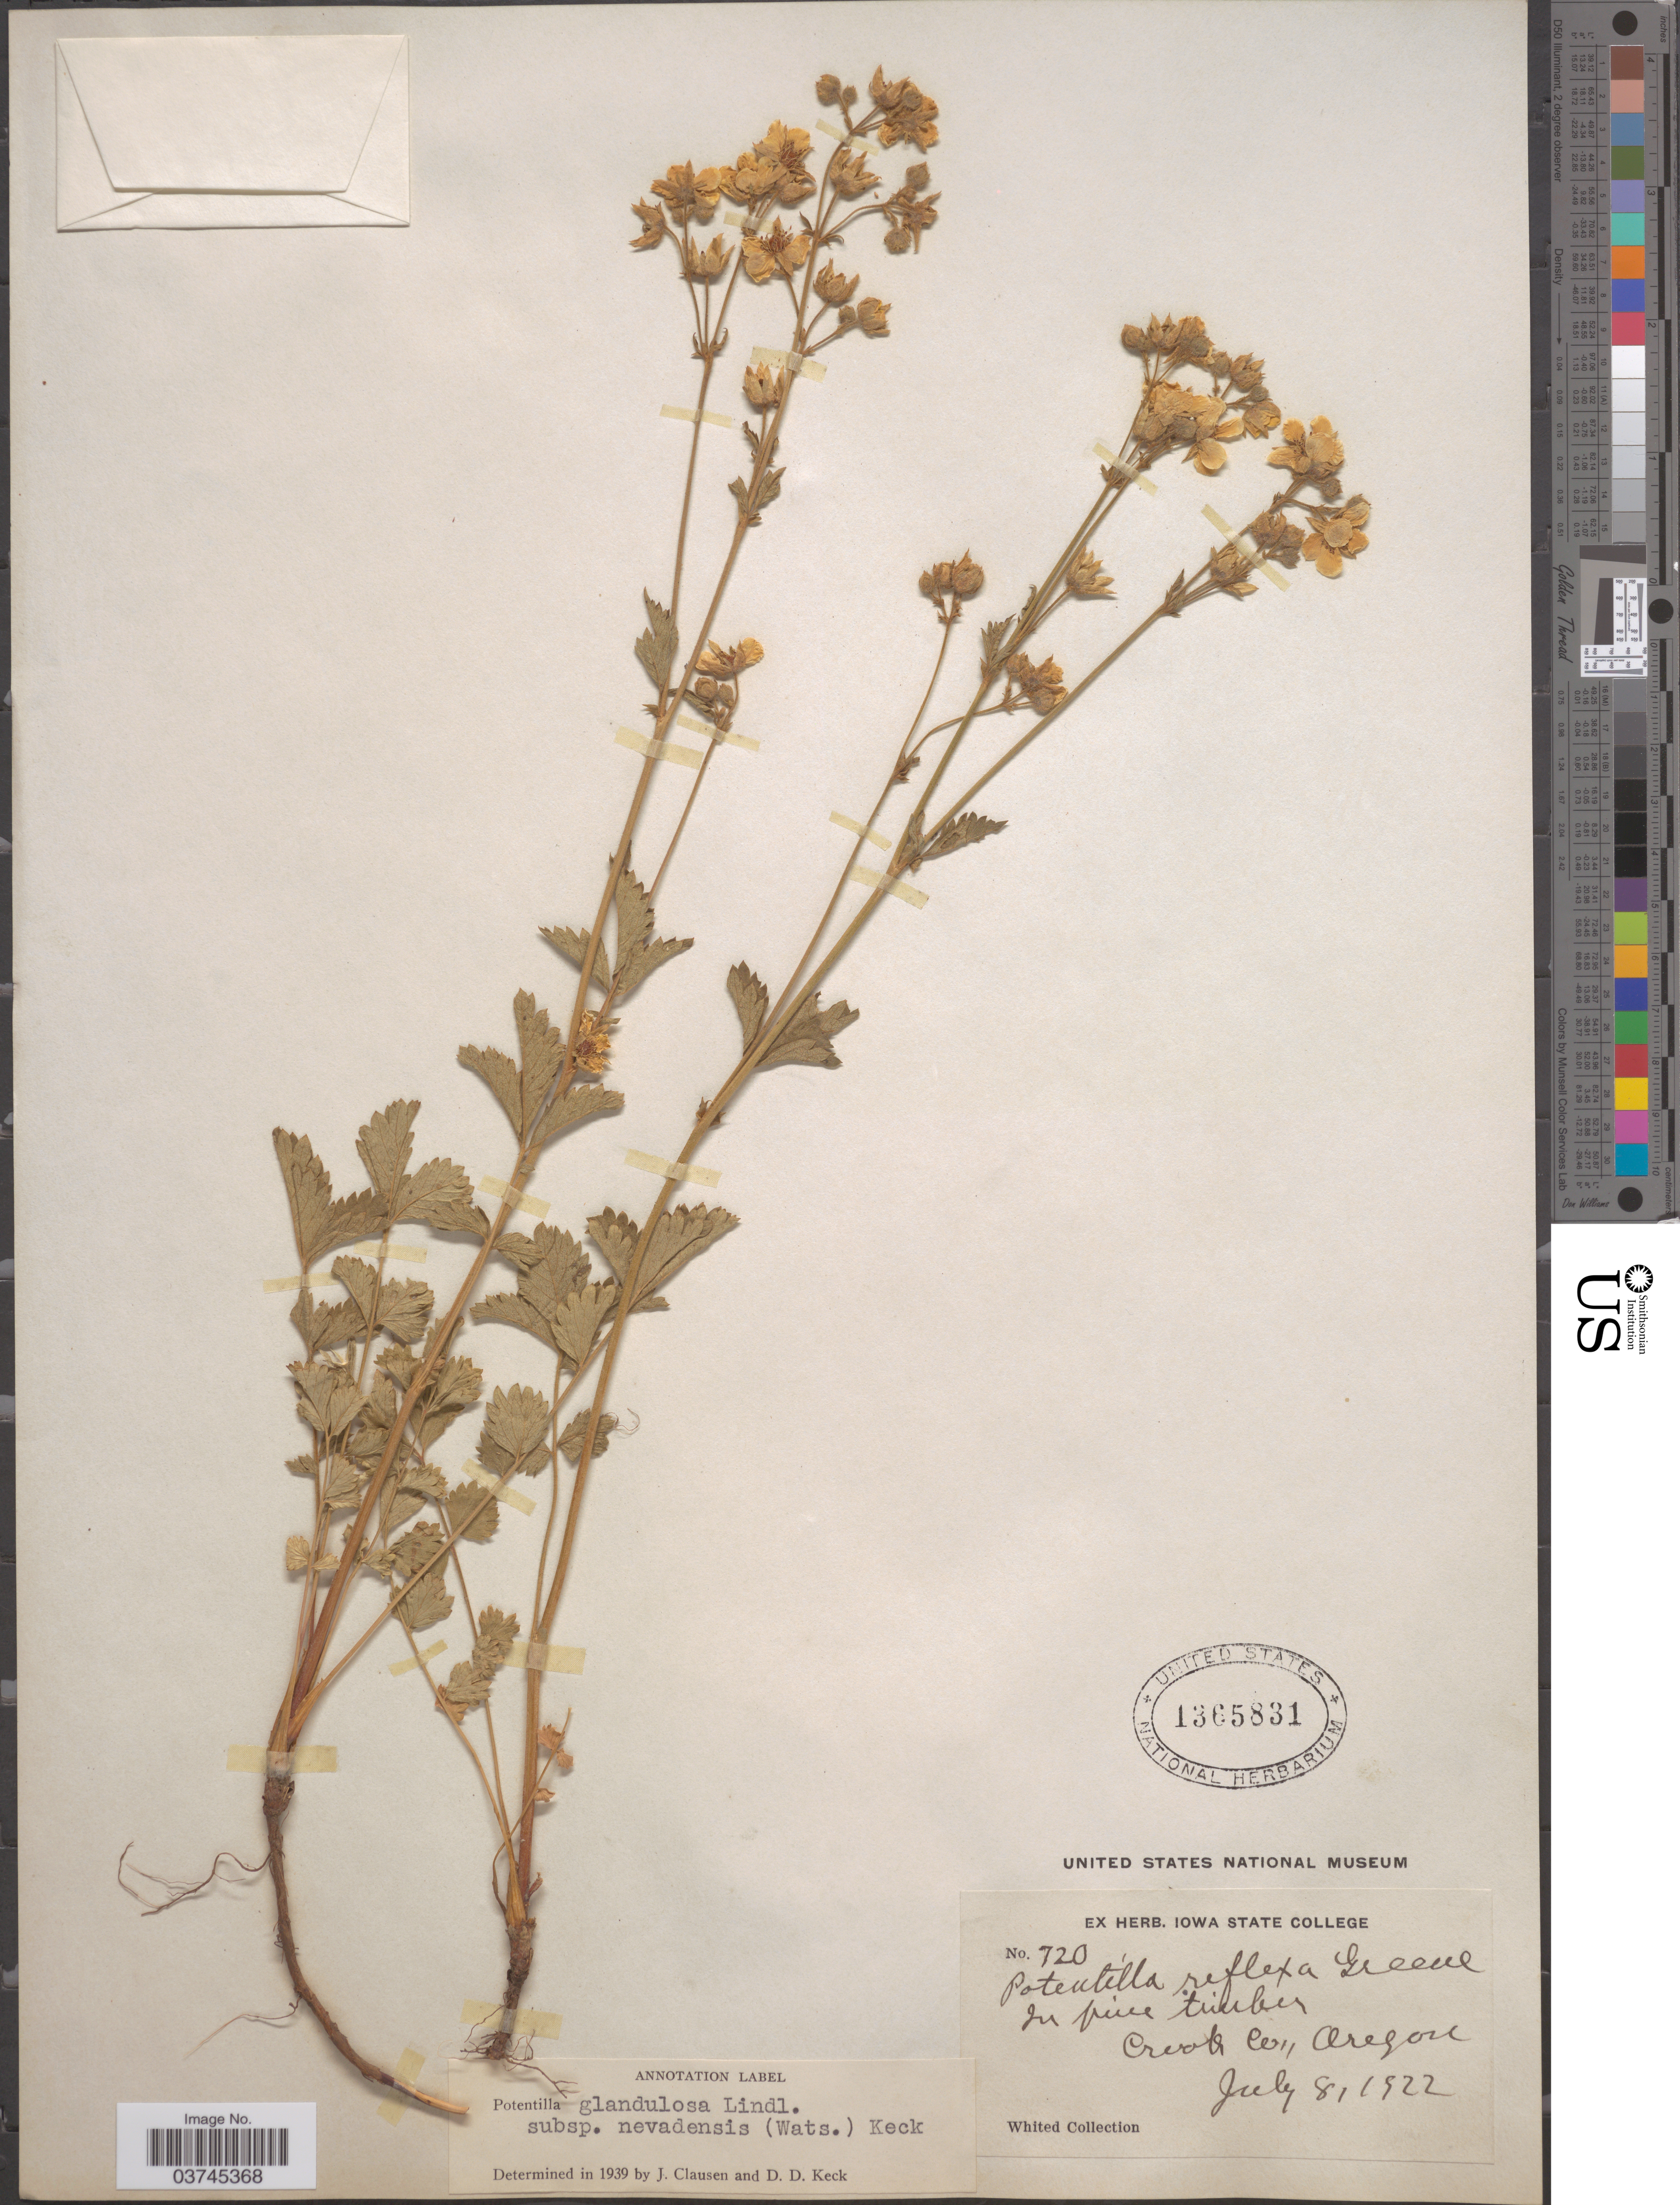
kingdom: Plantae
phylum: Tracheophyta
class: Magnoliopsida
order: Rosales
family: Rosaceae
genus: Drymocallis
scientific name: Drymocallis lactea var. austiniae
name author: (Jeps.) Ertter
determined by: Strong, Mark T., (BOT), Smithsonian Institution - National Museum of Natural History (UNITED STATES)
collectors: Whited Collection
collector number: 720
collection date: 1922-07-08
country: United States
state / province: Oregon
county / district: Crook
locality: Crook Co.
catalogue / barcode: US 1365831